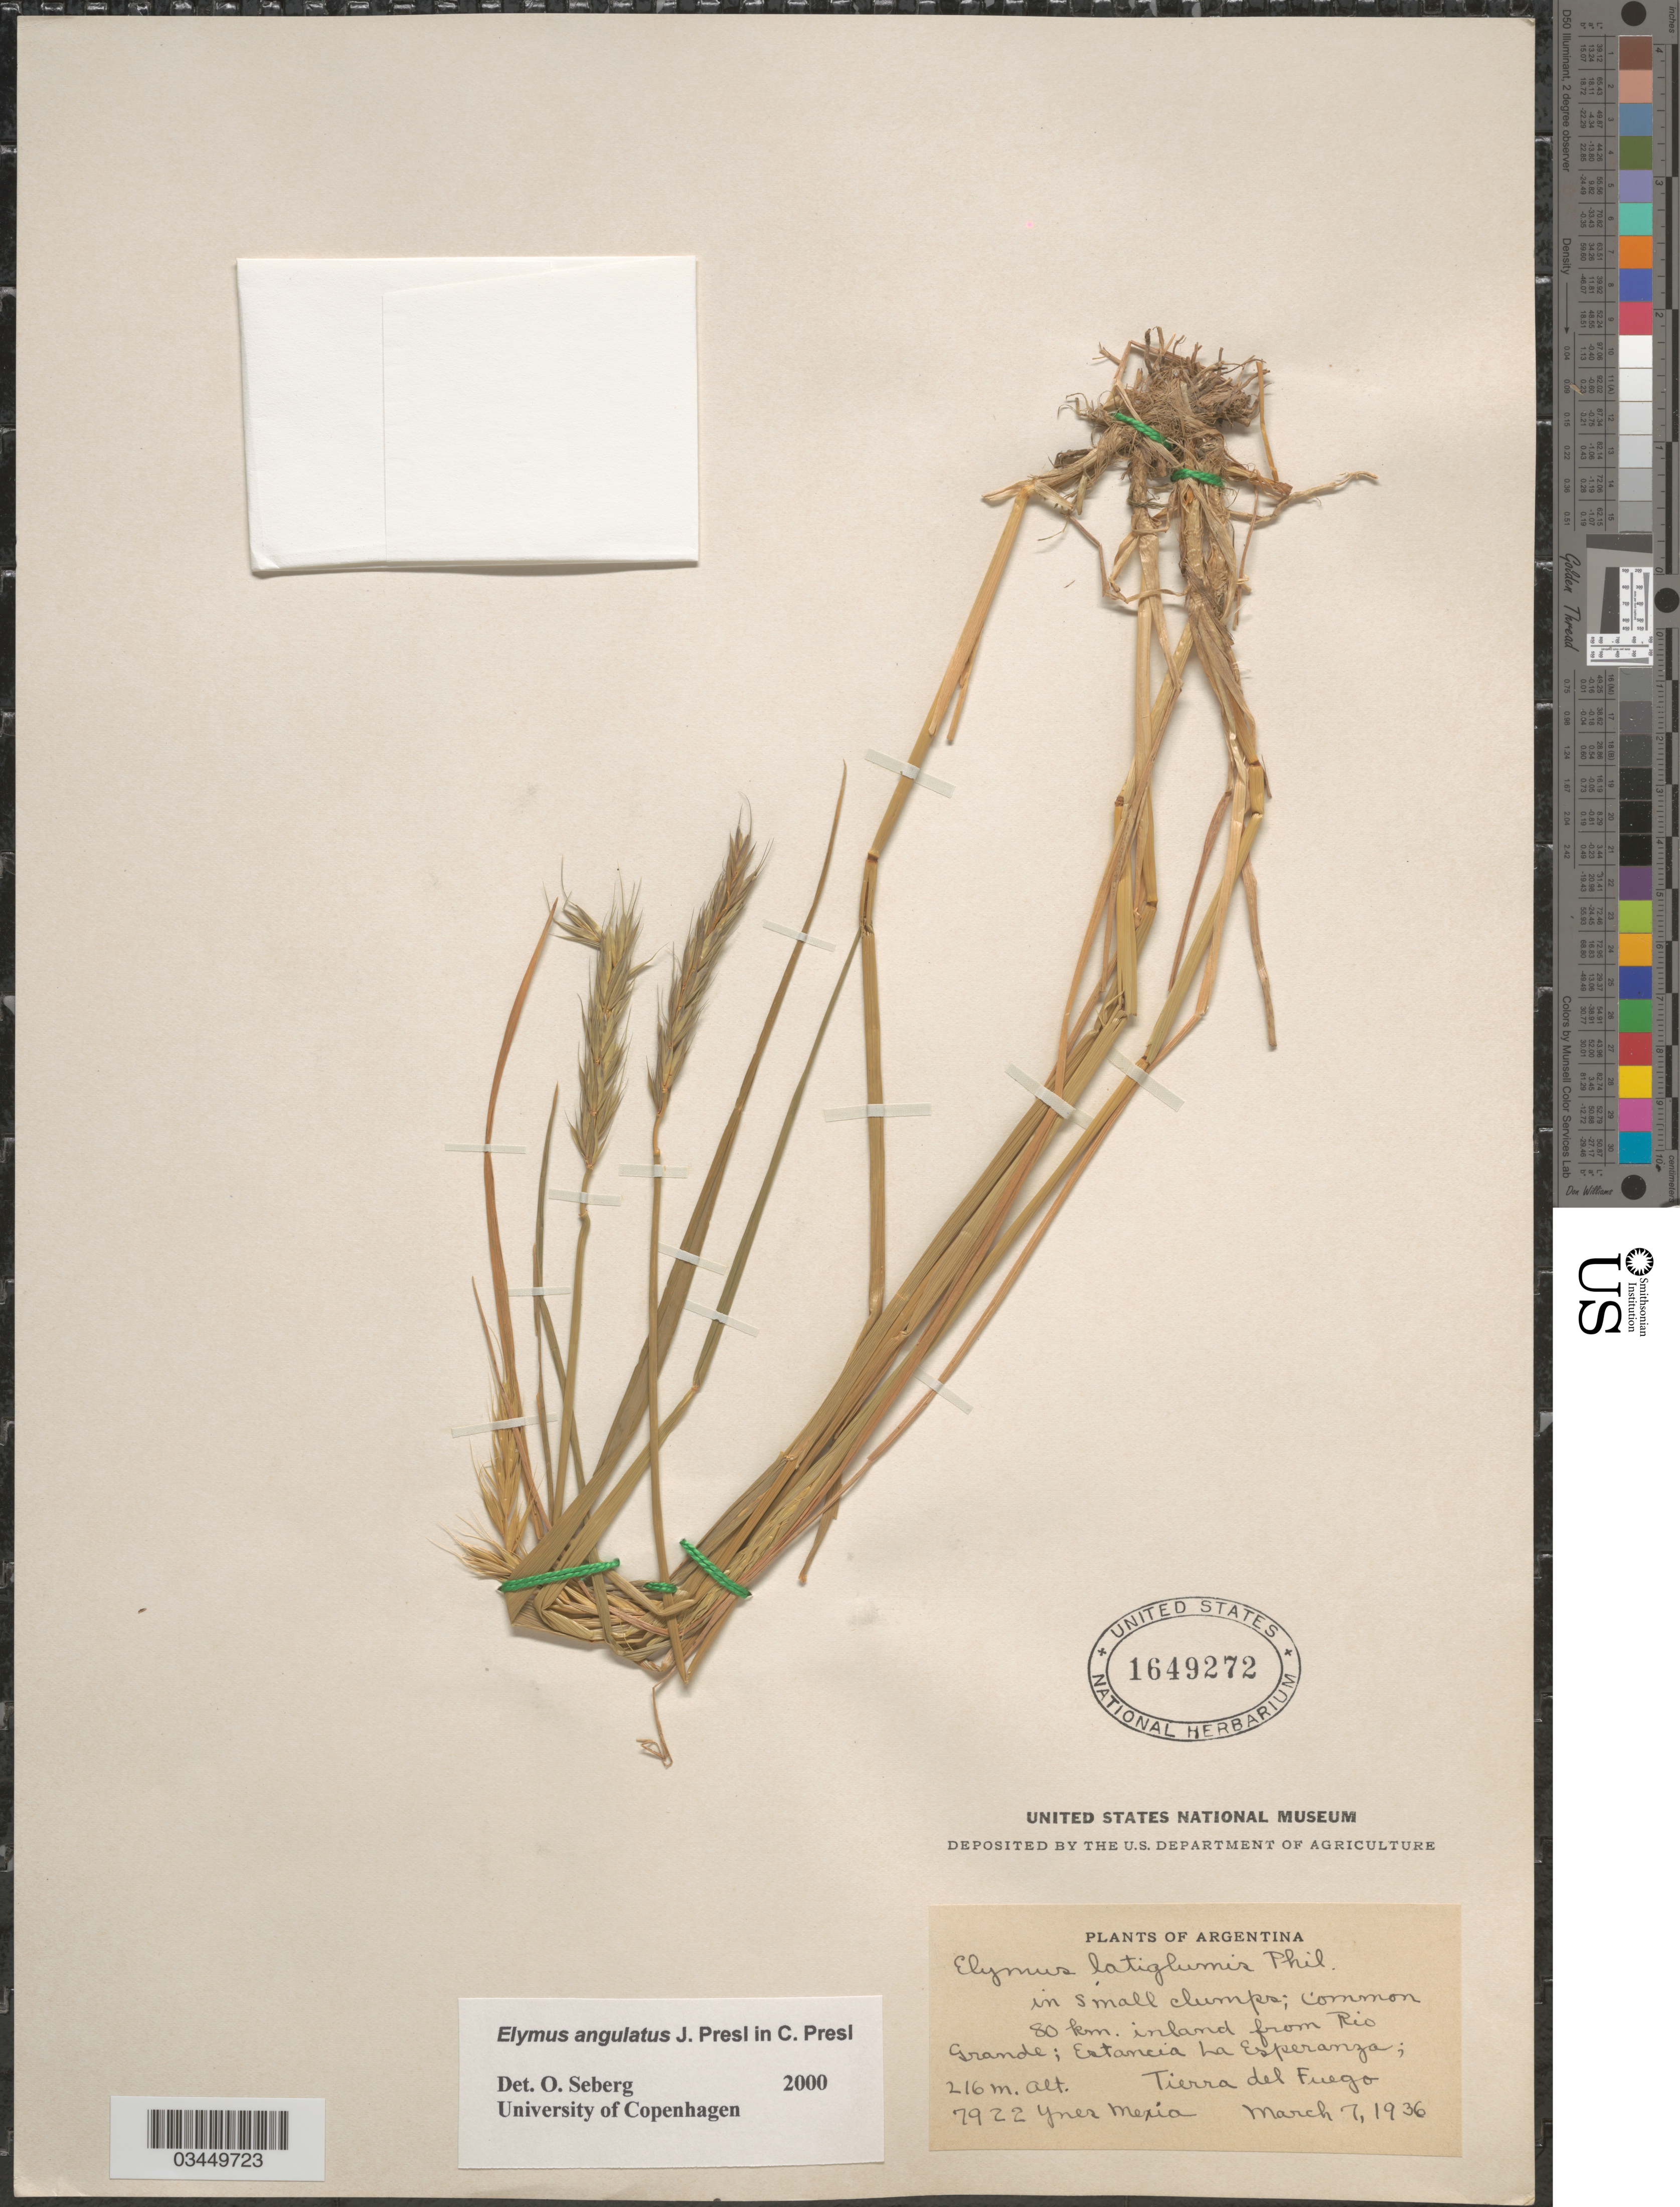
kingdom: Plantae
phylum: Tracheophyta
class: Liliopsida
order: Poales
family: Poaceae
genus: Elymus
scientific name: Elymus angulatus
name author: J. Presl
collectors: Y. Mexia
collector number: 7922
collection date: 1936-03-07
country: Argentina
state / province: Tierra del Fuego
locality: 80 km inland from Rio Grande; Estancia La Esperanza.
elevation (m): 216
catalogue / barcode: US 1649272